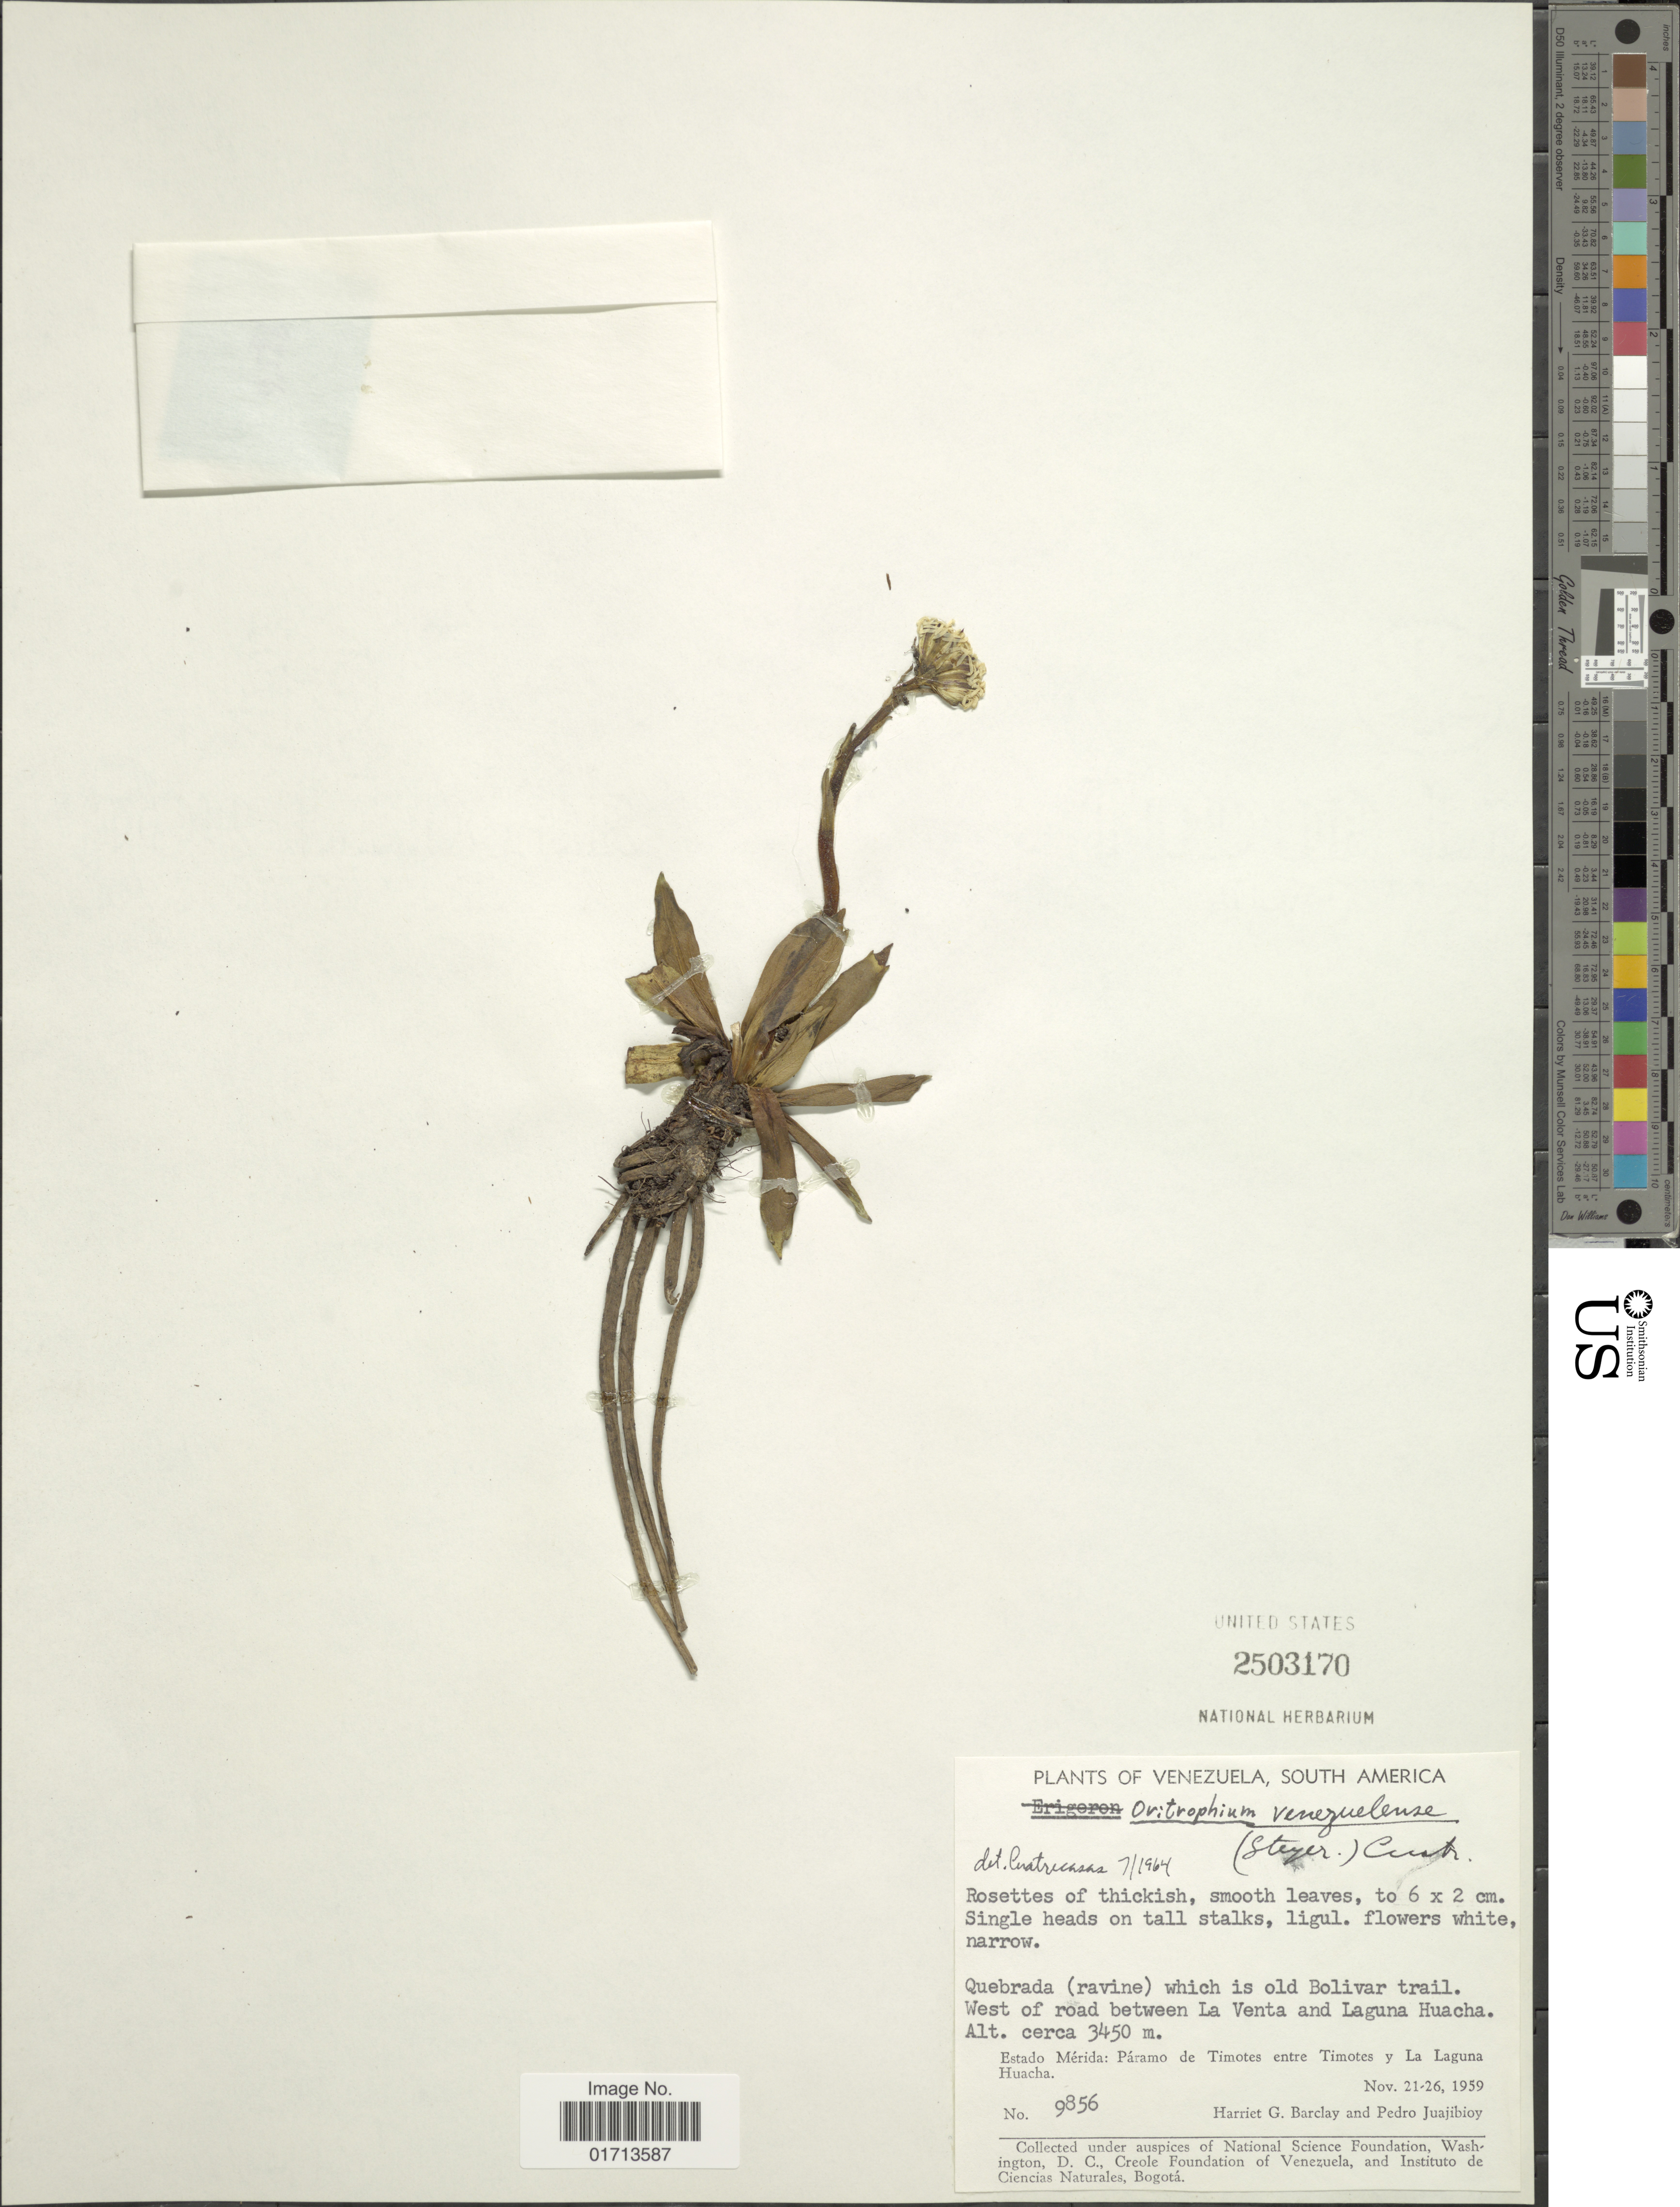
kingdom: Plantae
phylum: Tracheophyta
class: Magnoliopsida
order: Asterales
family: Asteraceae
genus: Oritrophium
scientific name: Oritrophium venezuelense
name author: (Steyerm.) Cuatrec.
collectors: H. G. Barclay & P. Juajibioy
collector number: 9856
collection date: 1959-11-21/1959-11-26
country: Venezuela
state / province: Mérida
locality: Paramo de Timotes entre Timotes y La Laguna Huacha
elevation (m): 3450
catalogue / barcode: US 2503170